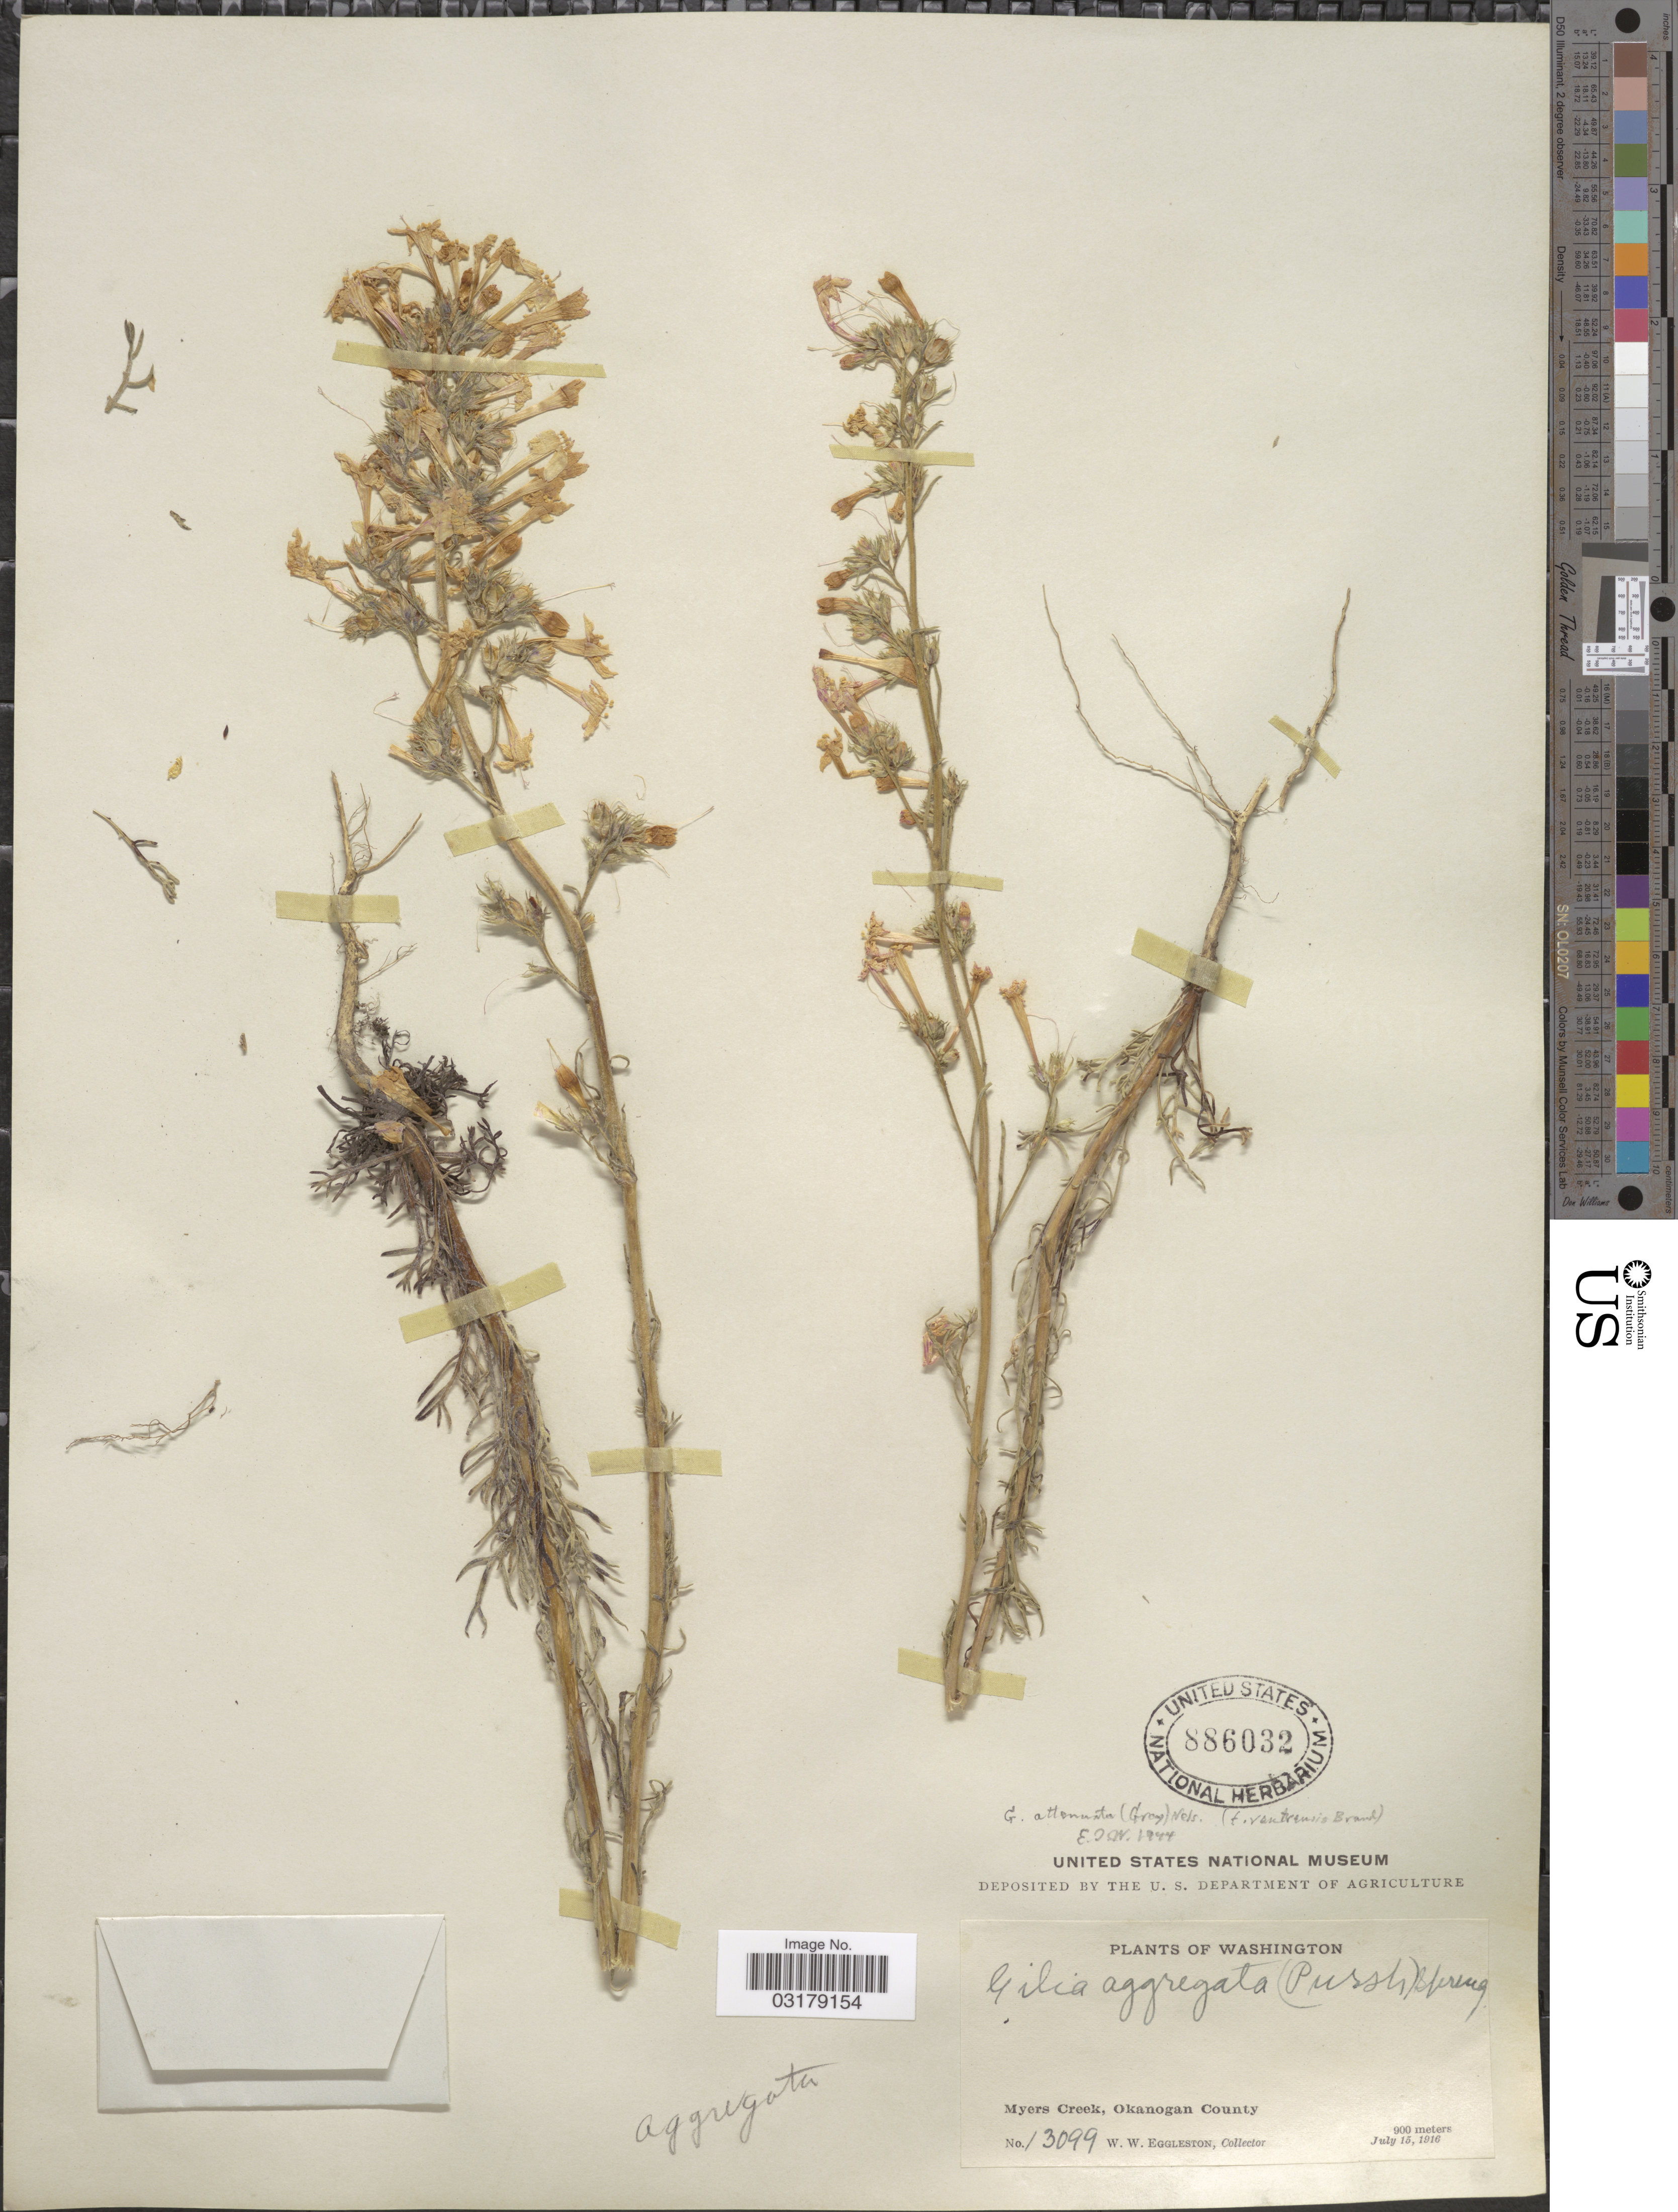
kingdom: Plantae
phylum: Tracheophyta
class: Magnoliopsida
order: Ericales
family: Polemoniaceae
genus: Ipomopsis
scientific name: Ipomopsis aggregata subsp. attenuata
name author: (A. Gray) V.E. Grant & A.D. Grant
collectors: W. W. Eggleston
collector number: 13099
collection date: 1916-07-15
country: United States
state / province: Washington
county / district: Okanogan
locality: Myers Creek, Okanogan County.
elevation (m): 900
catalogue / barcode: US 886032